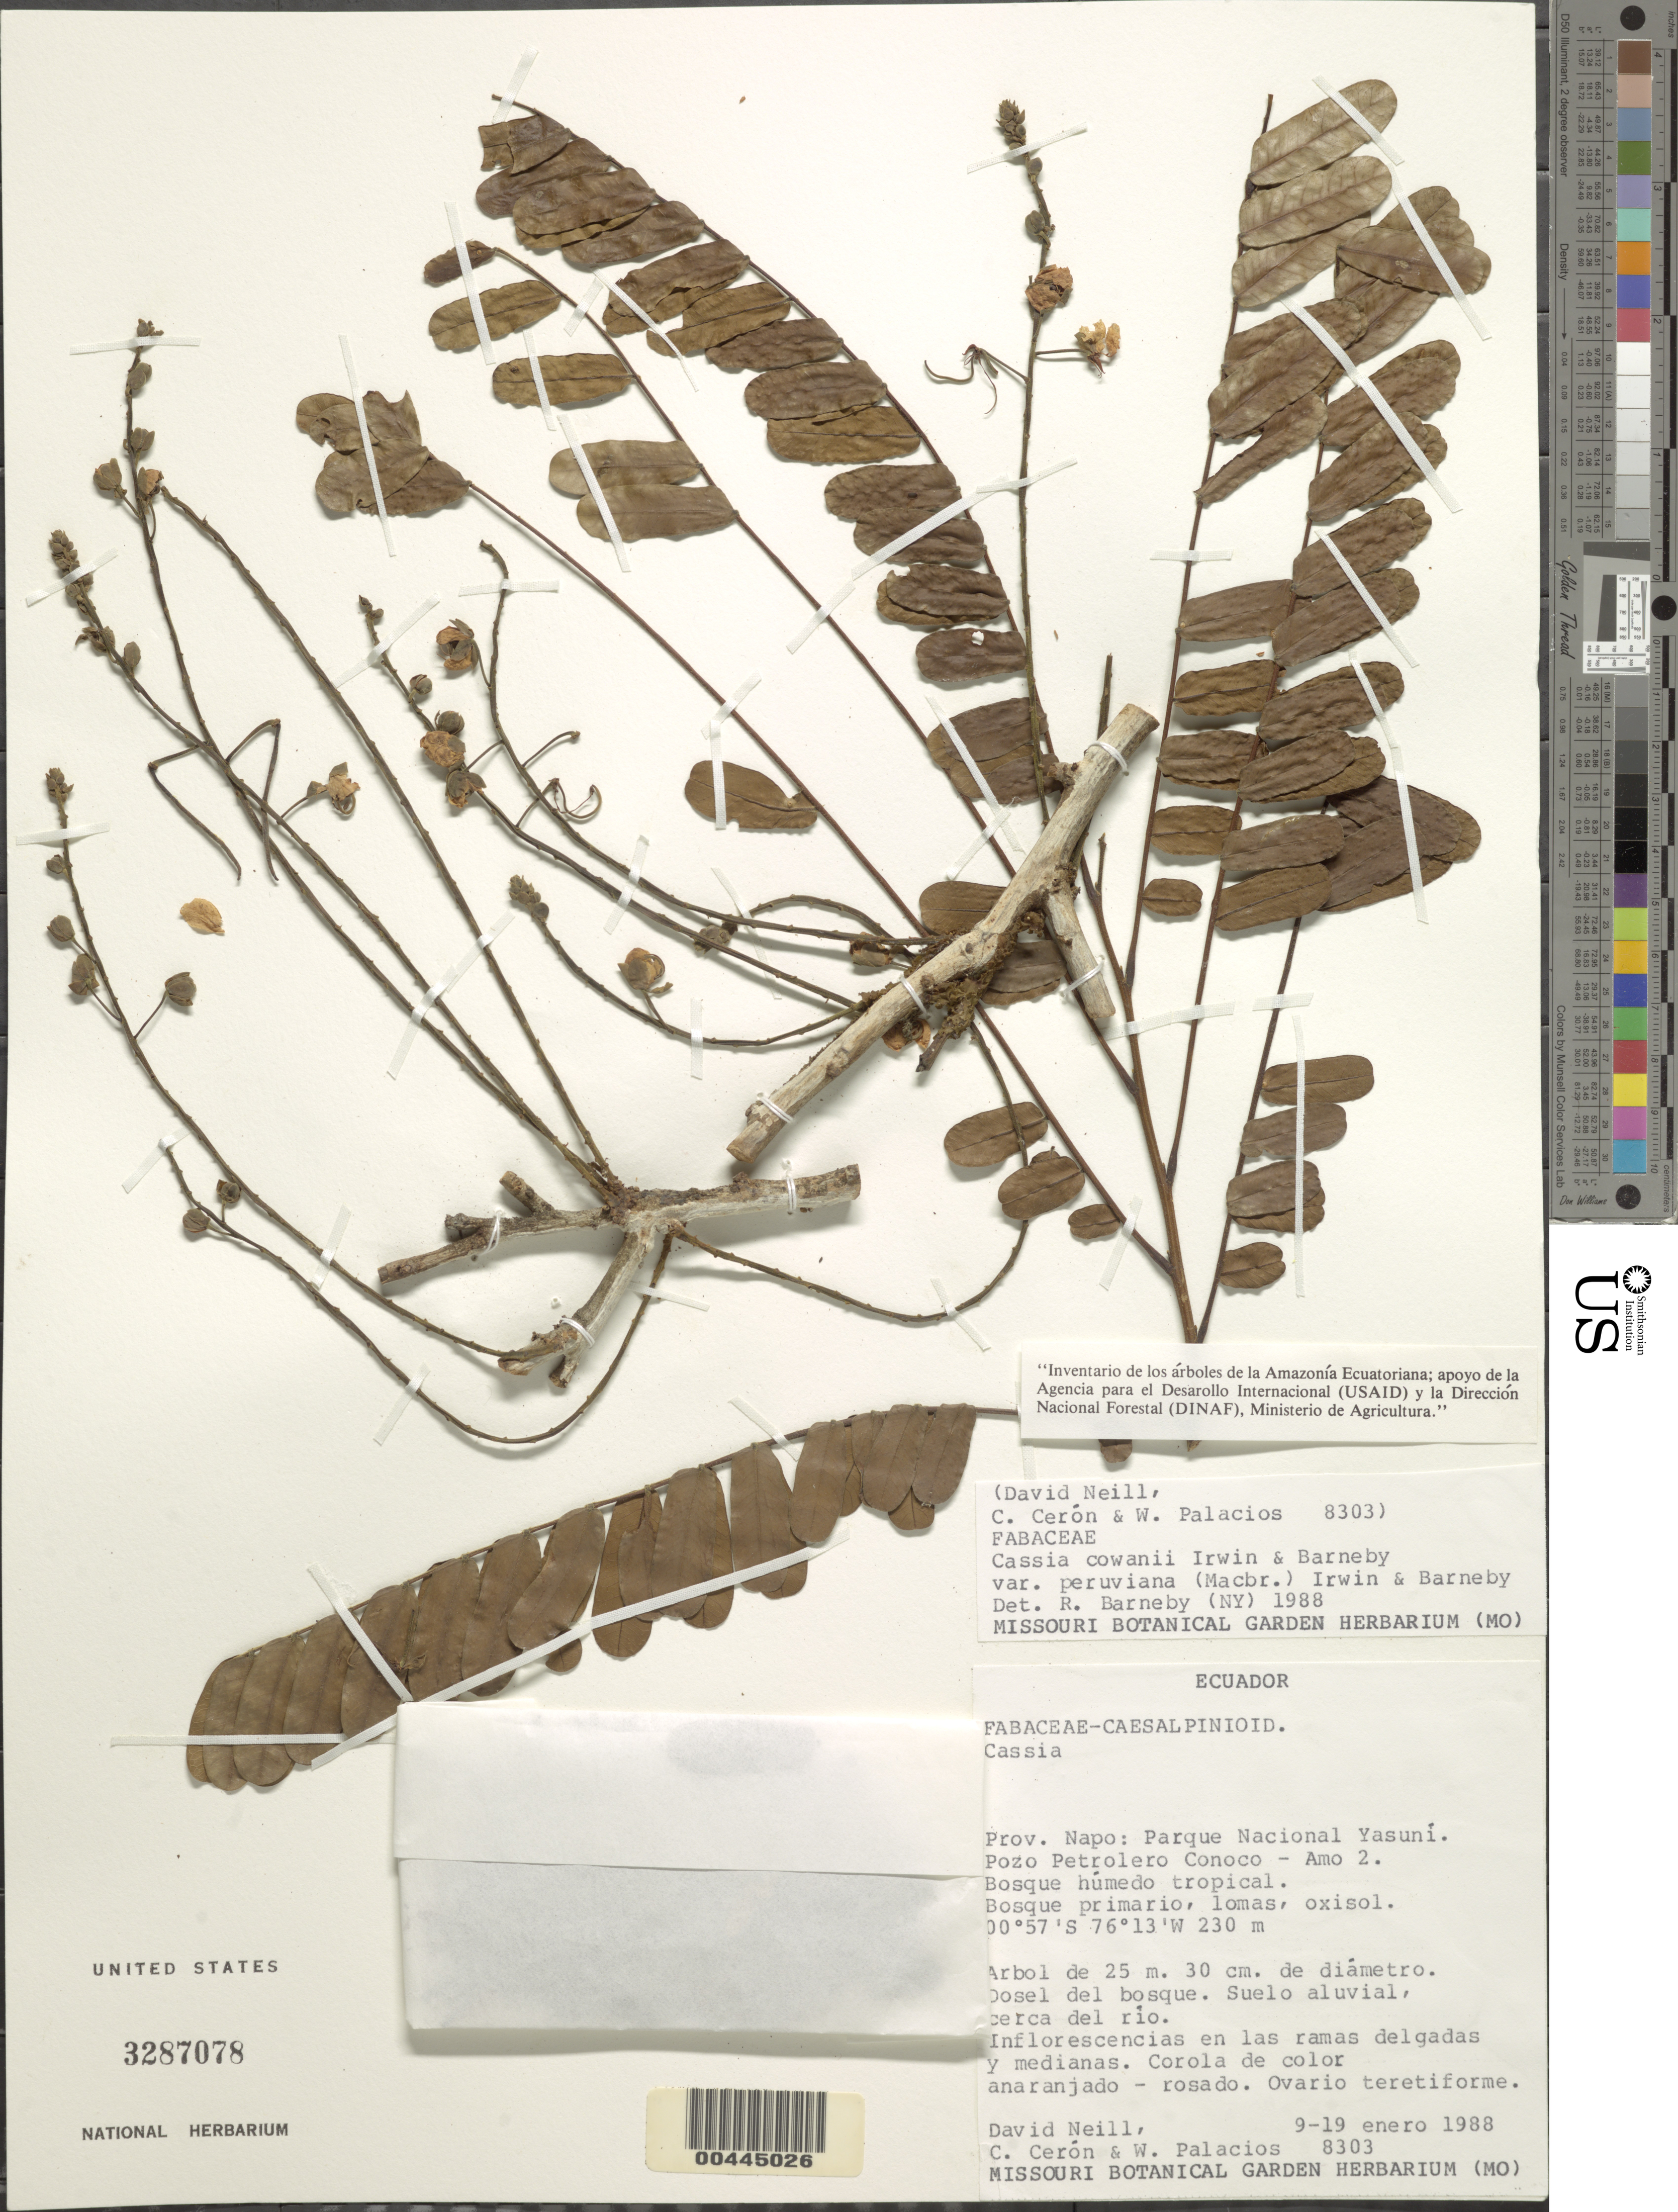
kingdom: Plantae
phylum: Tracheophyta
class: Magnoliopsida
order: Fabales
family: Fabaceae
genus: Cassia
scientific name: Cassia cowanii var. peruviana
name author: (J.F. Macbr.) H.S. Irwin & Barneby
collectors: D. A. Neill, C. E. Cerón M. & W. Palacios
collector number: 8303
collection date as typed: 09 Jan 1988 to 19 Jan 1988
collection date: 1988-01-09/1988-01-19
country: Ecuador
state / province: Napo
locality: Yasuni National Park, pozo petrolero Conoco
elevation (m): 230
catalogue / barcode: US 3287078